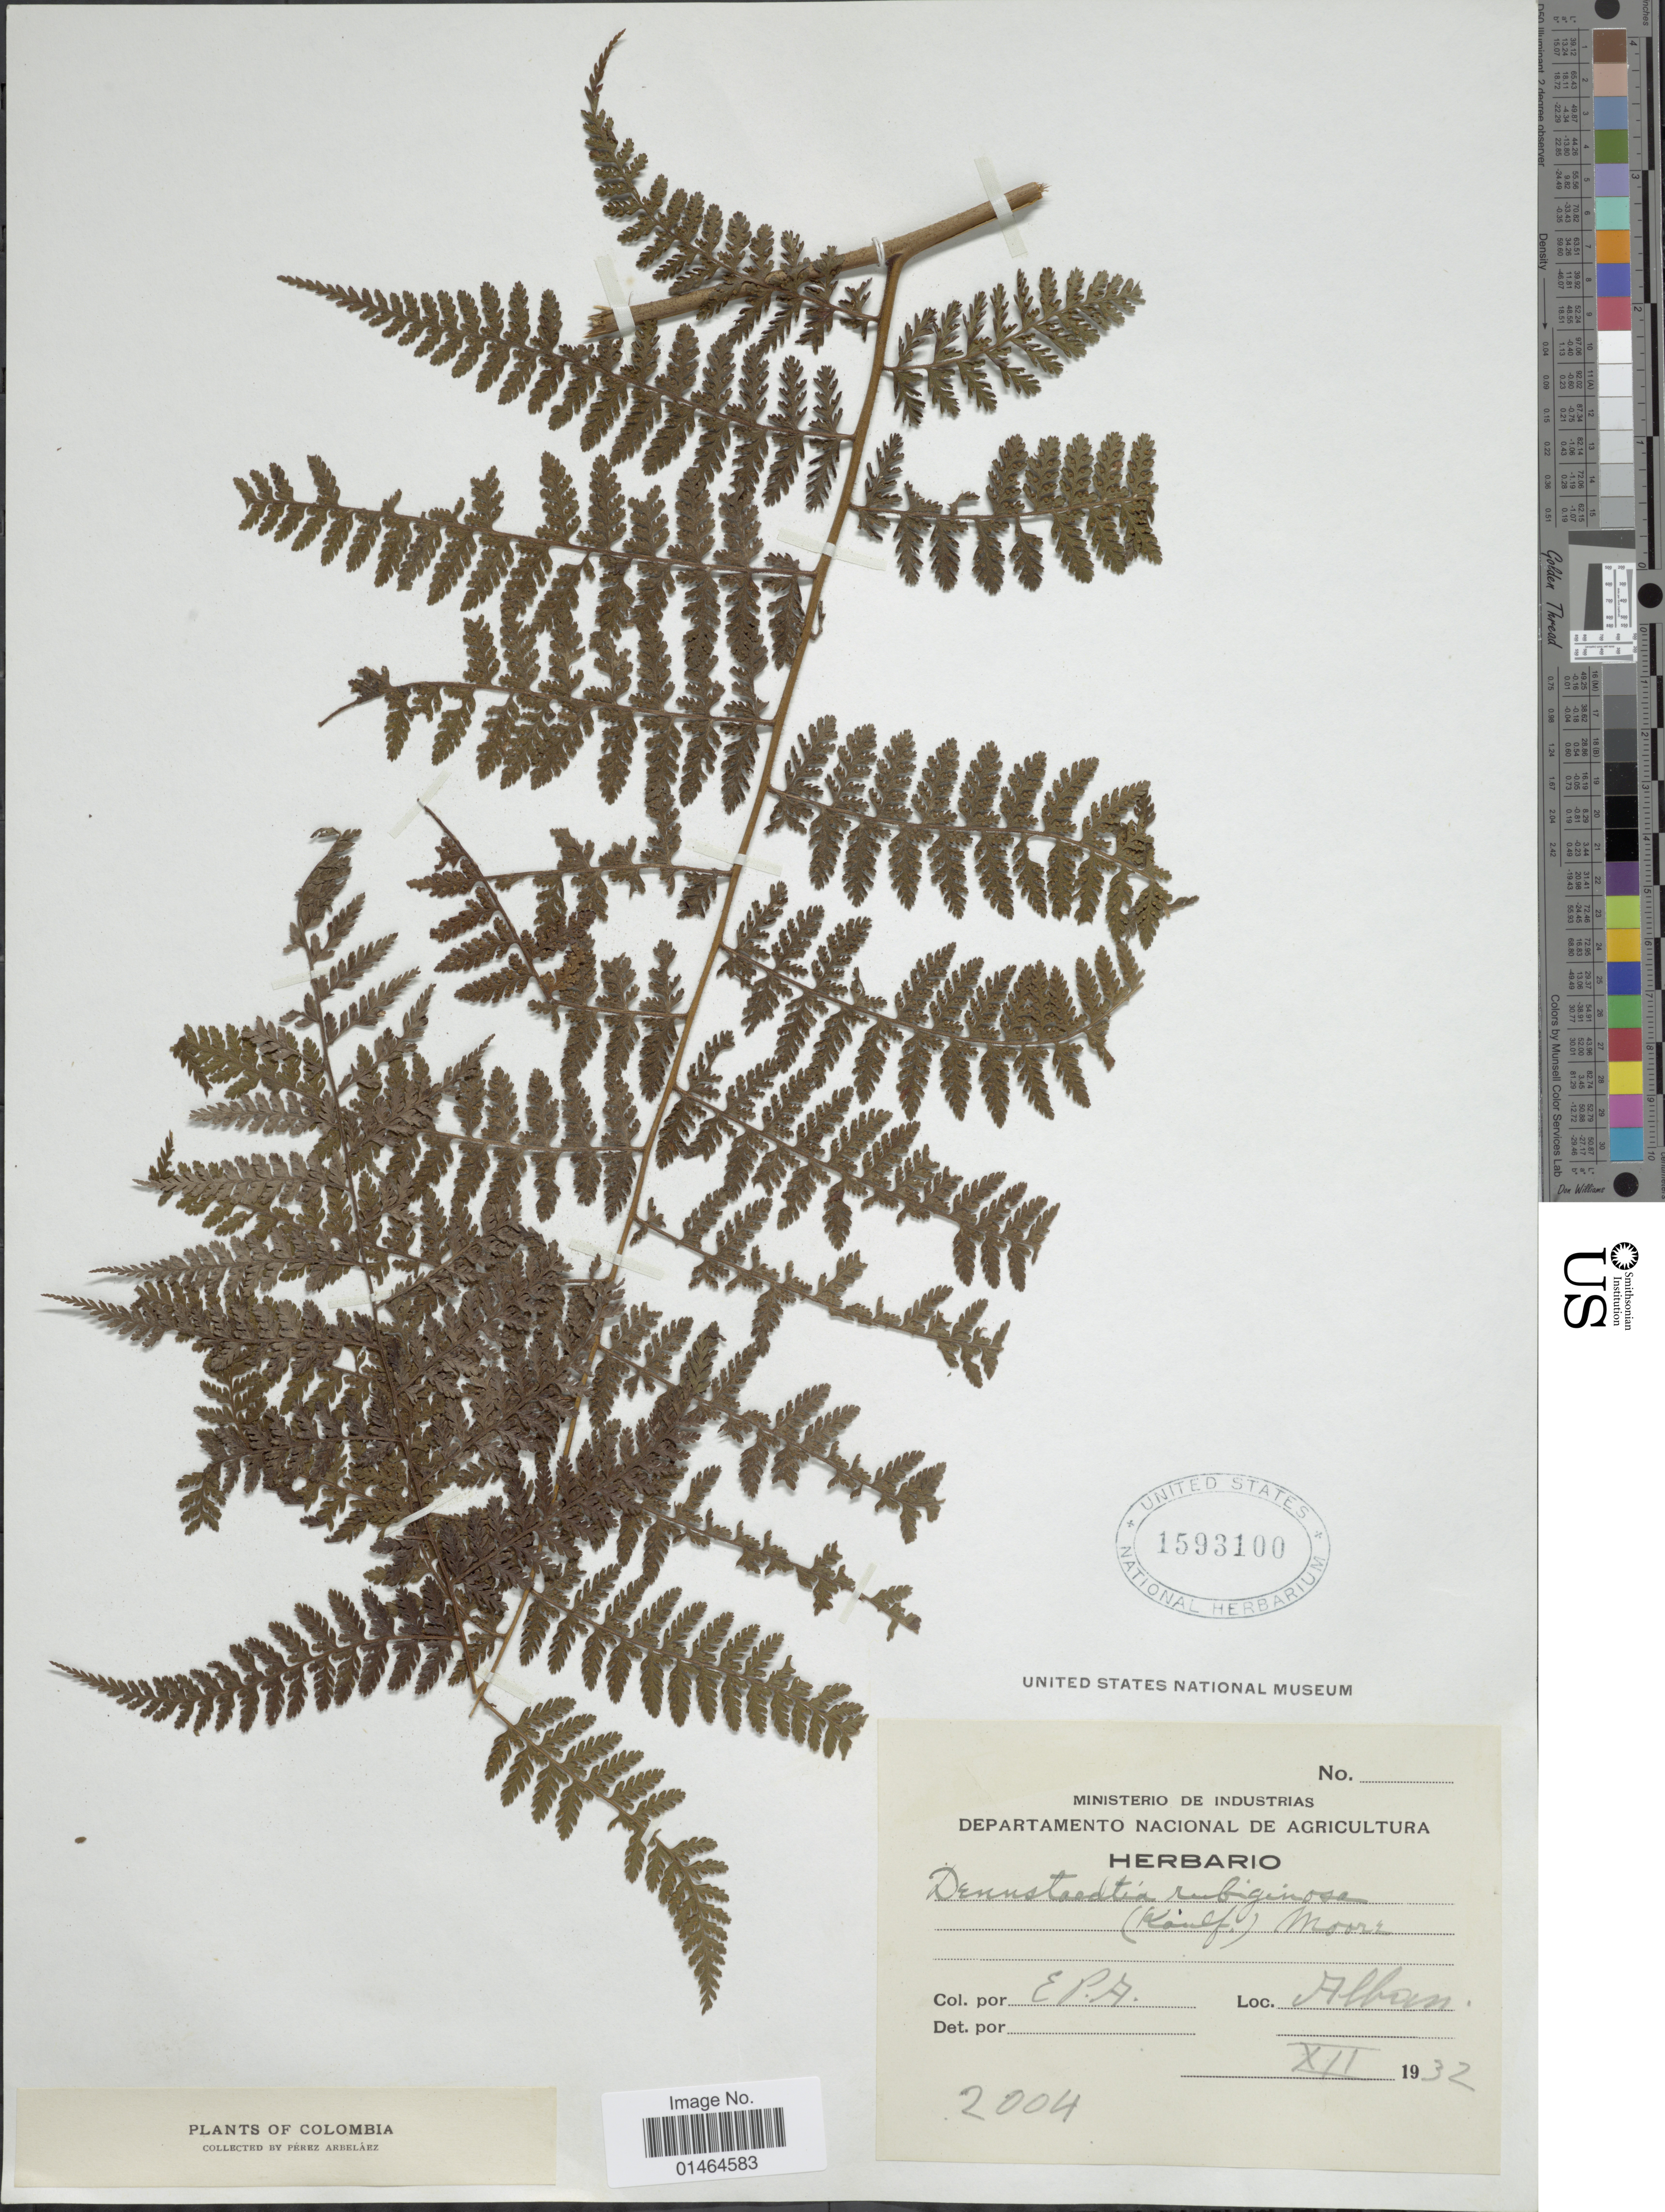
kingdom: Plantae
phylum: Tracheophyta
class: Polypodiopsida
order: Polypodiales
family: Dennstaedtiaceae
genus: Dennstaedtia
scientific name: Dennstaedtia cicutaria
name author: (Sw.) T. Moore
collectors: E. P. Arbelaez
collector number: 2004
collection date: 1932-12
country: Colombia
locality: Alban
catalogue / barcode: US 1593100